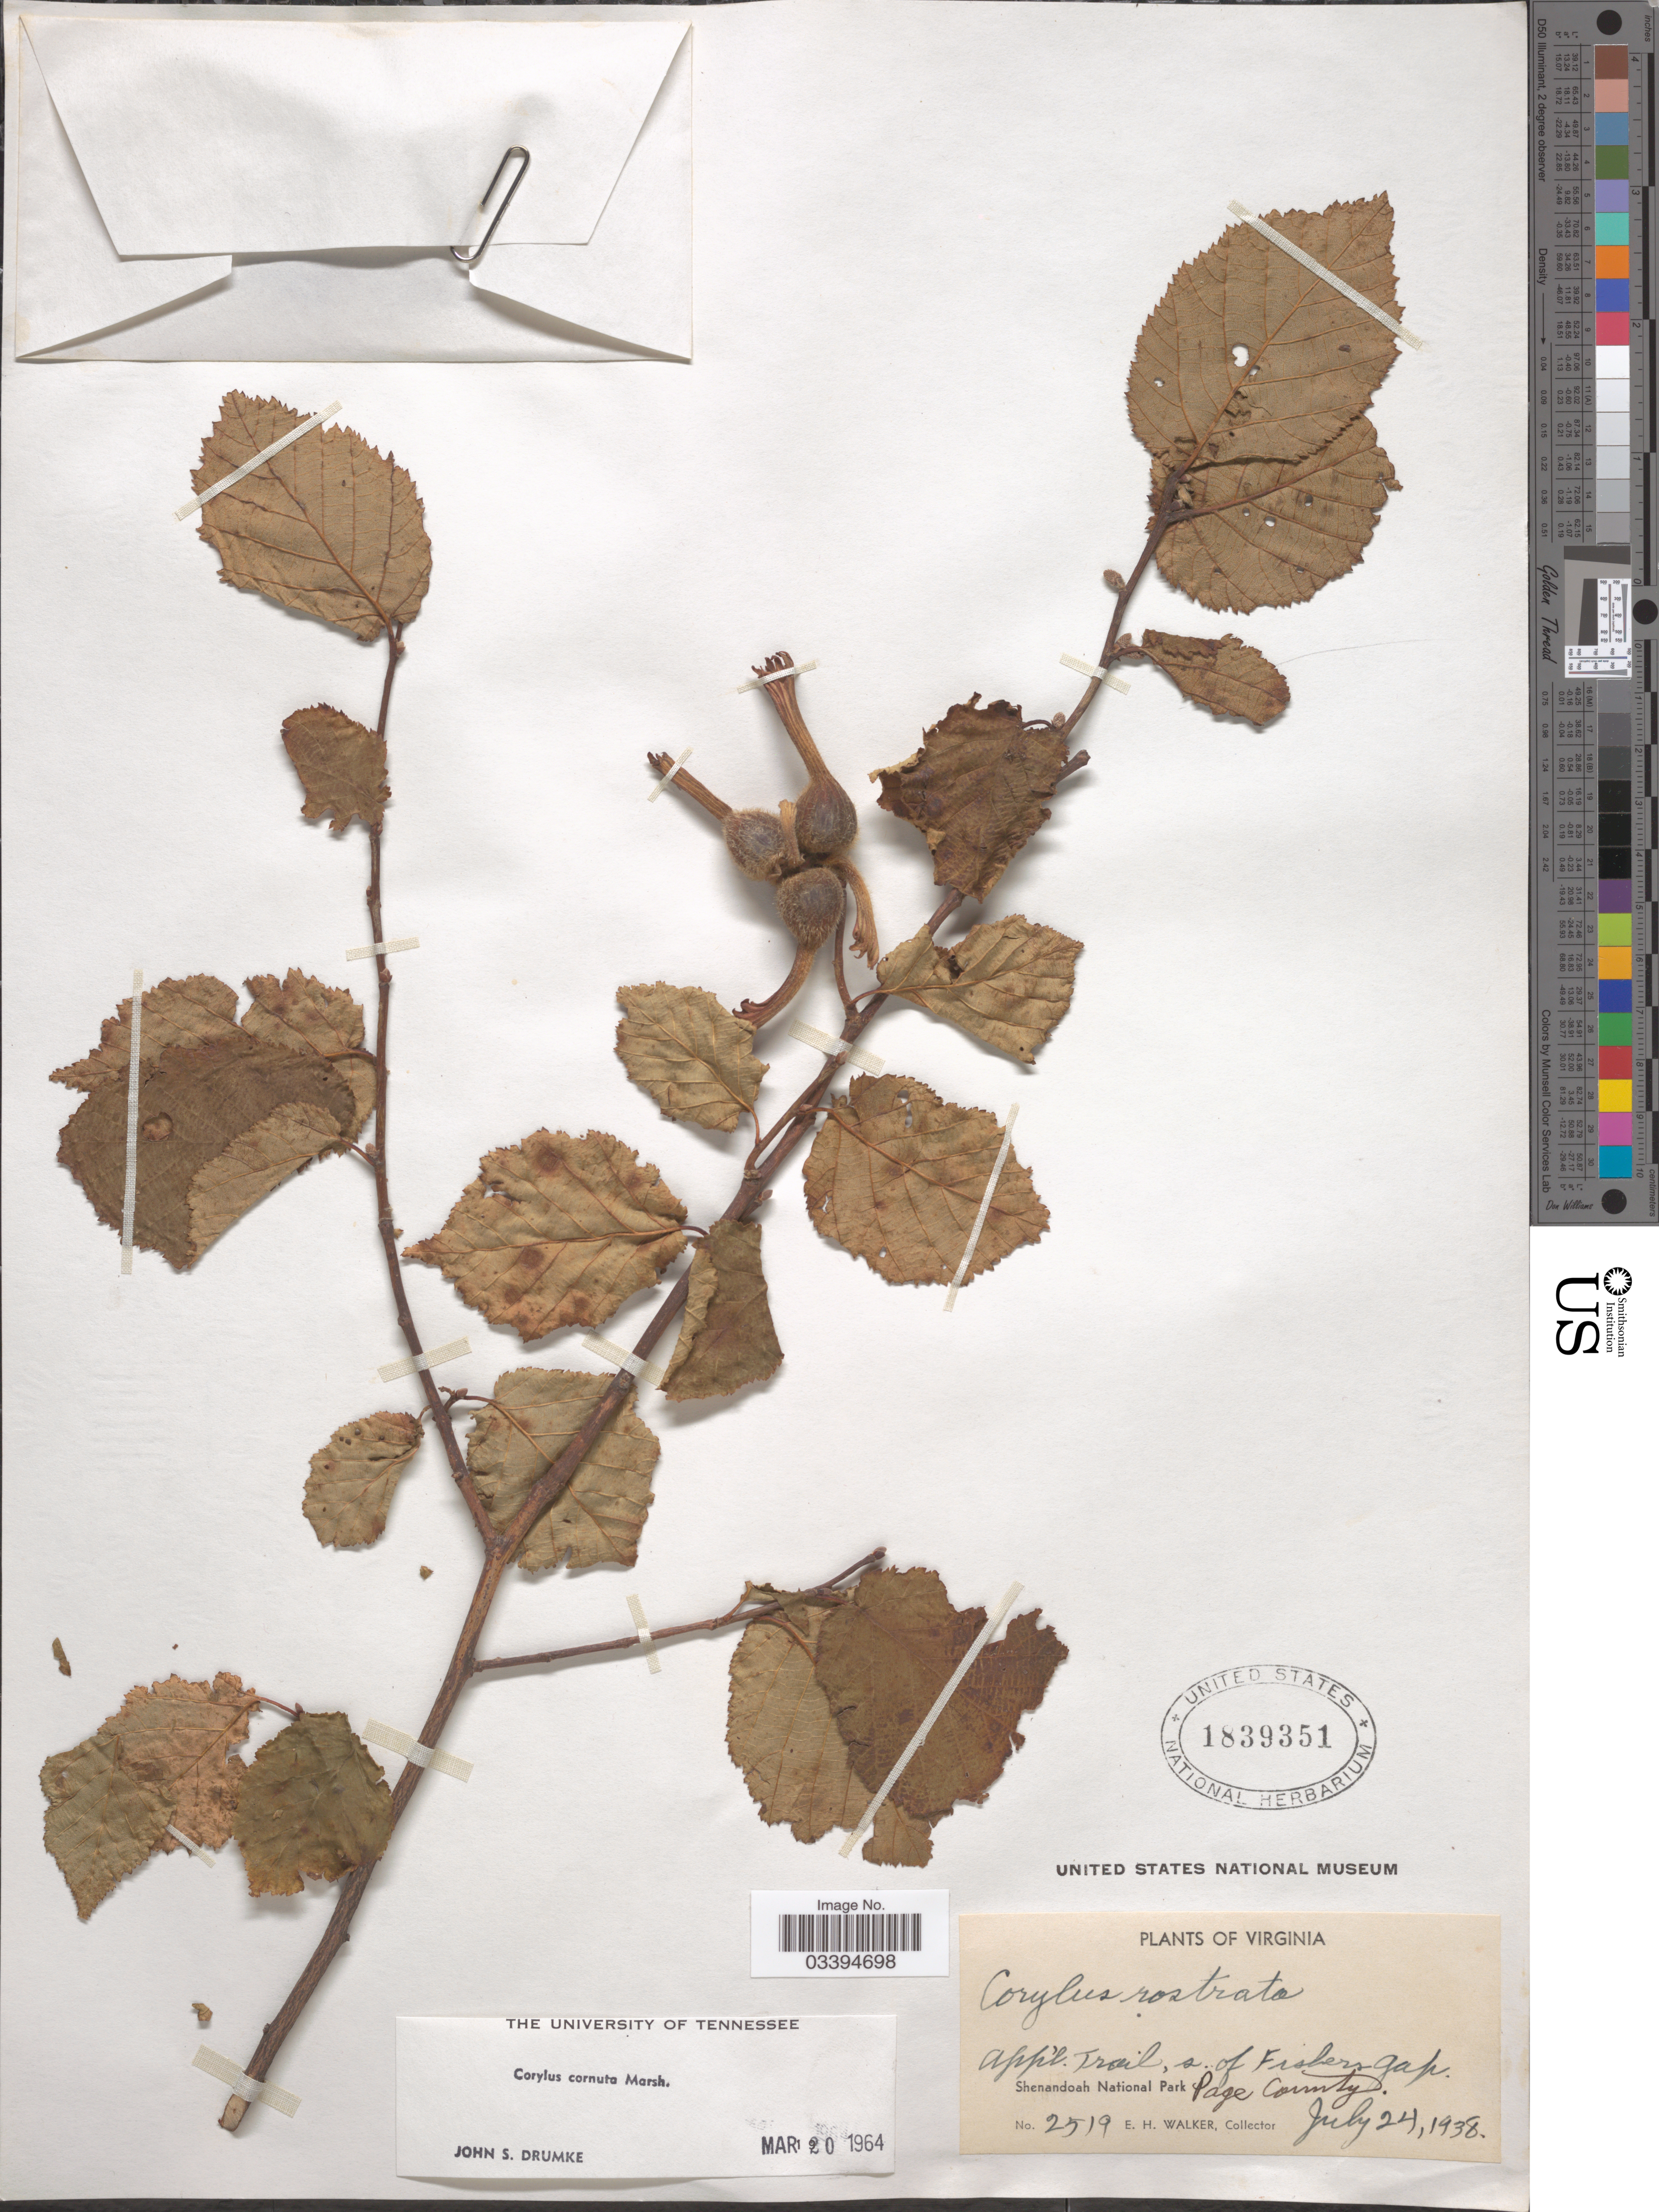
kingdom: Plantae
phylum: Tracheophyta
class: Magnoliopsida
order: Fagales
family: Betulaceae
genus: Corylus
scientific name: Corylus cornuta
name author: Marshall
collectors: E. H. Walker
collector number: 2519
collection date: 1938-07-24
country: United States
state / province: Virginia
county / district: Page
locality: Appl. Trail, s. of Fishers Gap. Shenandoah National Park, Page County.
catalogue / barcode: US 1839351